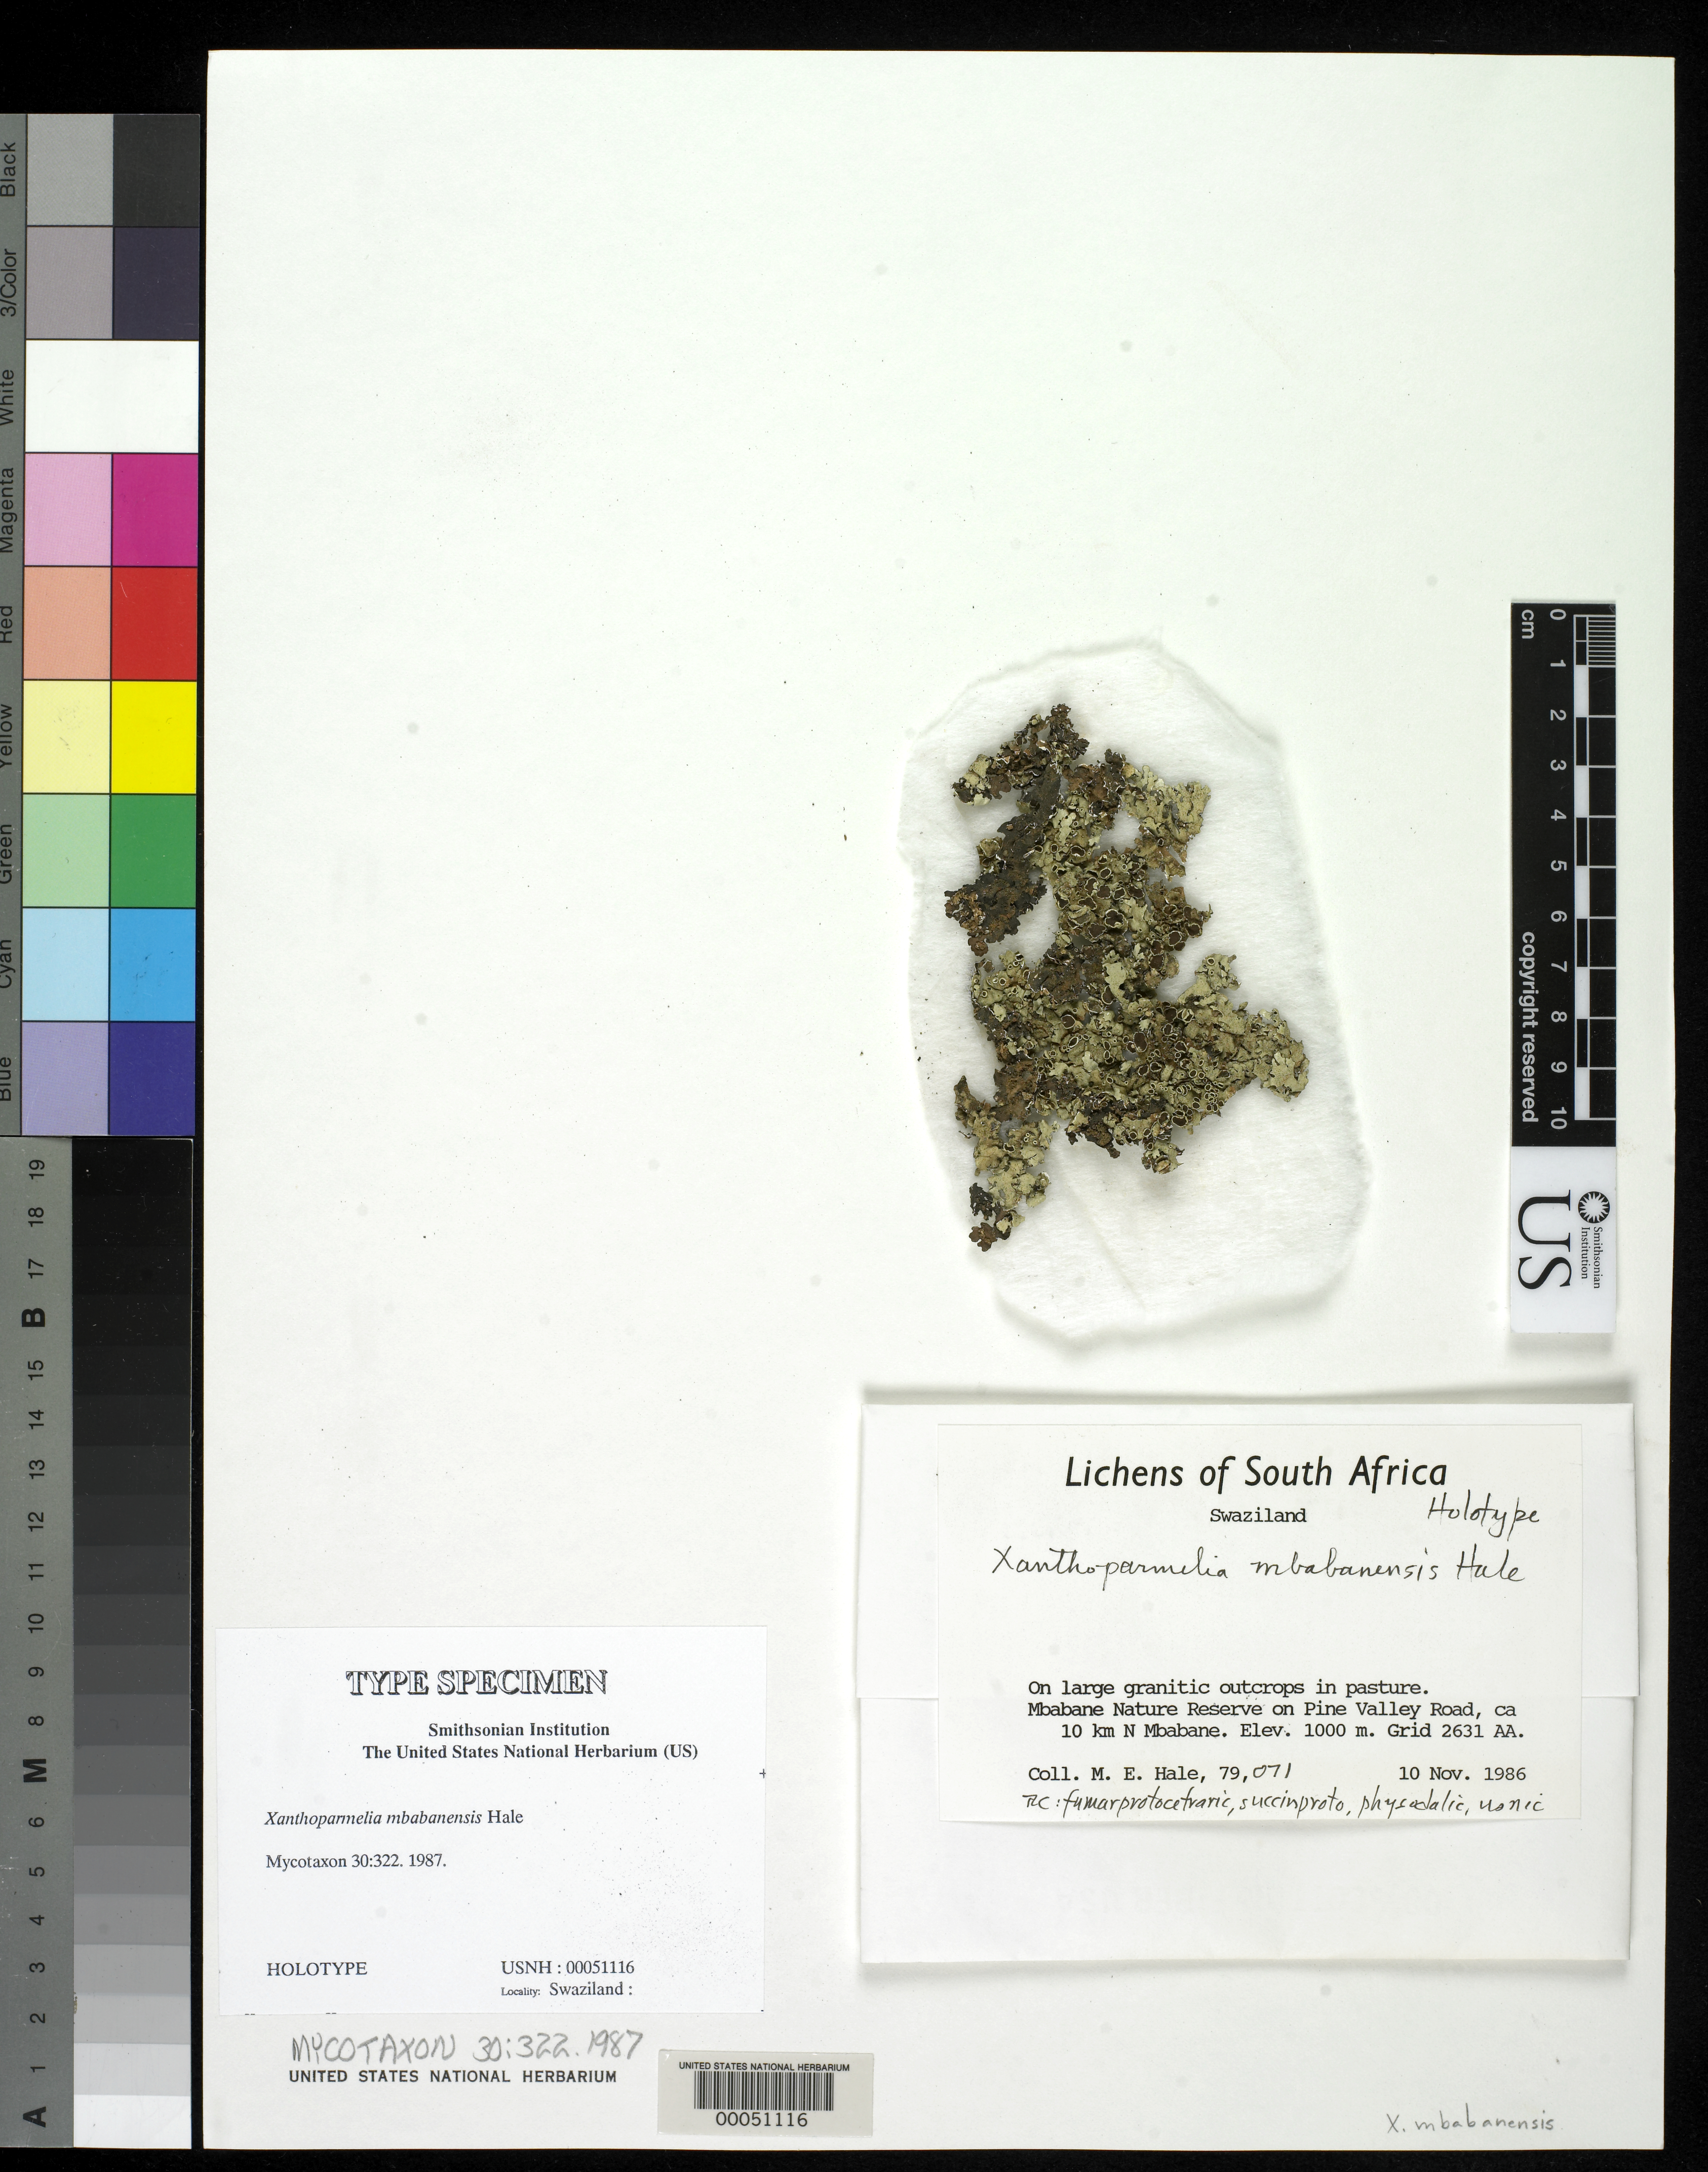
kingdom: Fungi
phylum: Ascomycota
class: Lecanoromycetes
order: Lecanorales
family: Parmeliaceae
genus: Xanthoparmelia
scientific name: Xanthoparmelia mbabanensis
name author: Hale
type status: Holotype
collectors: M. Hale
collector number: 79071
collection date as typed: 10 Nov 1986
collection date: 1986-11-10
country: Eswatini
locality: Mbabane Nature Reserve on Pine Valley Road, ca. 10 km N Mbabane, on large granitic outcrops in pasture.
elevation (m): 1000